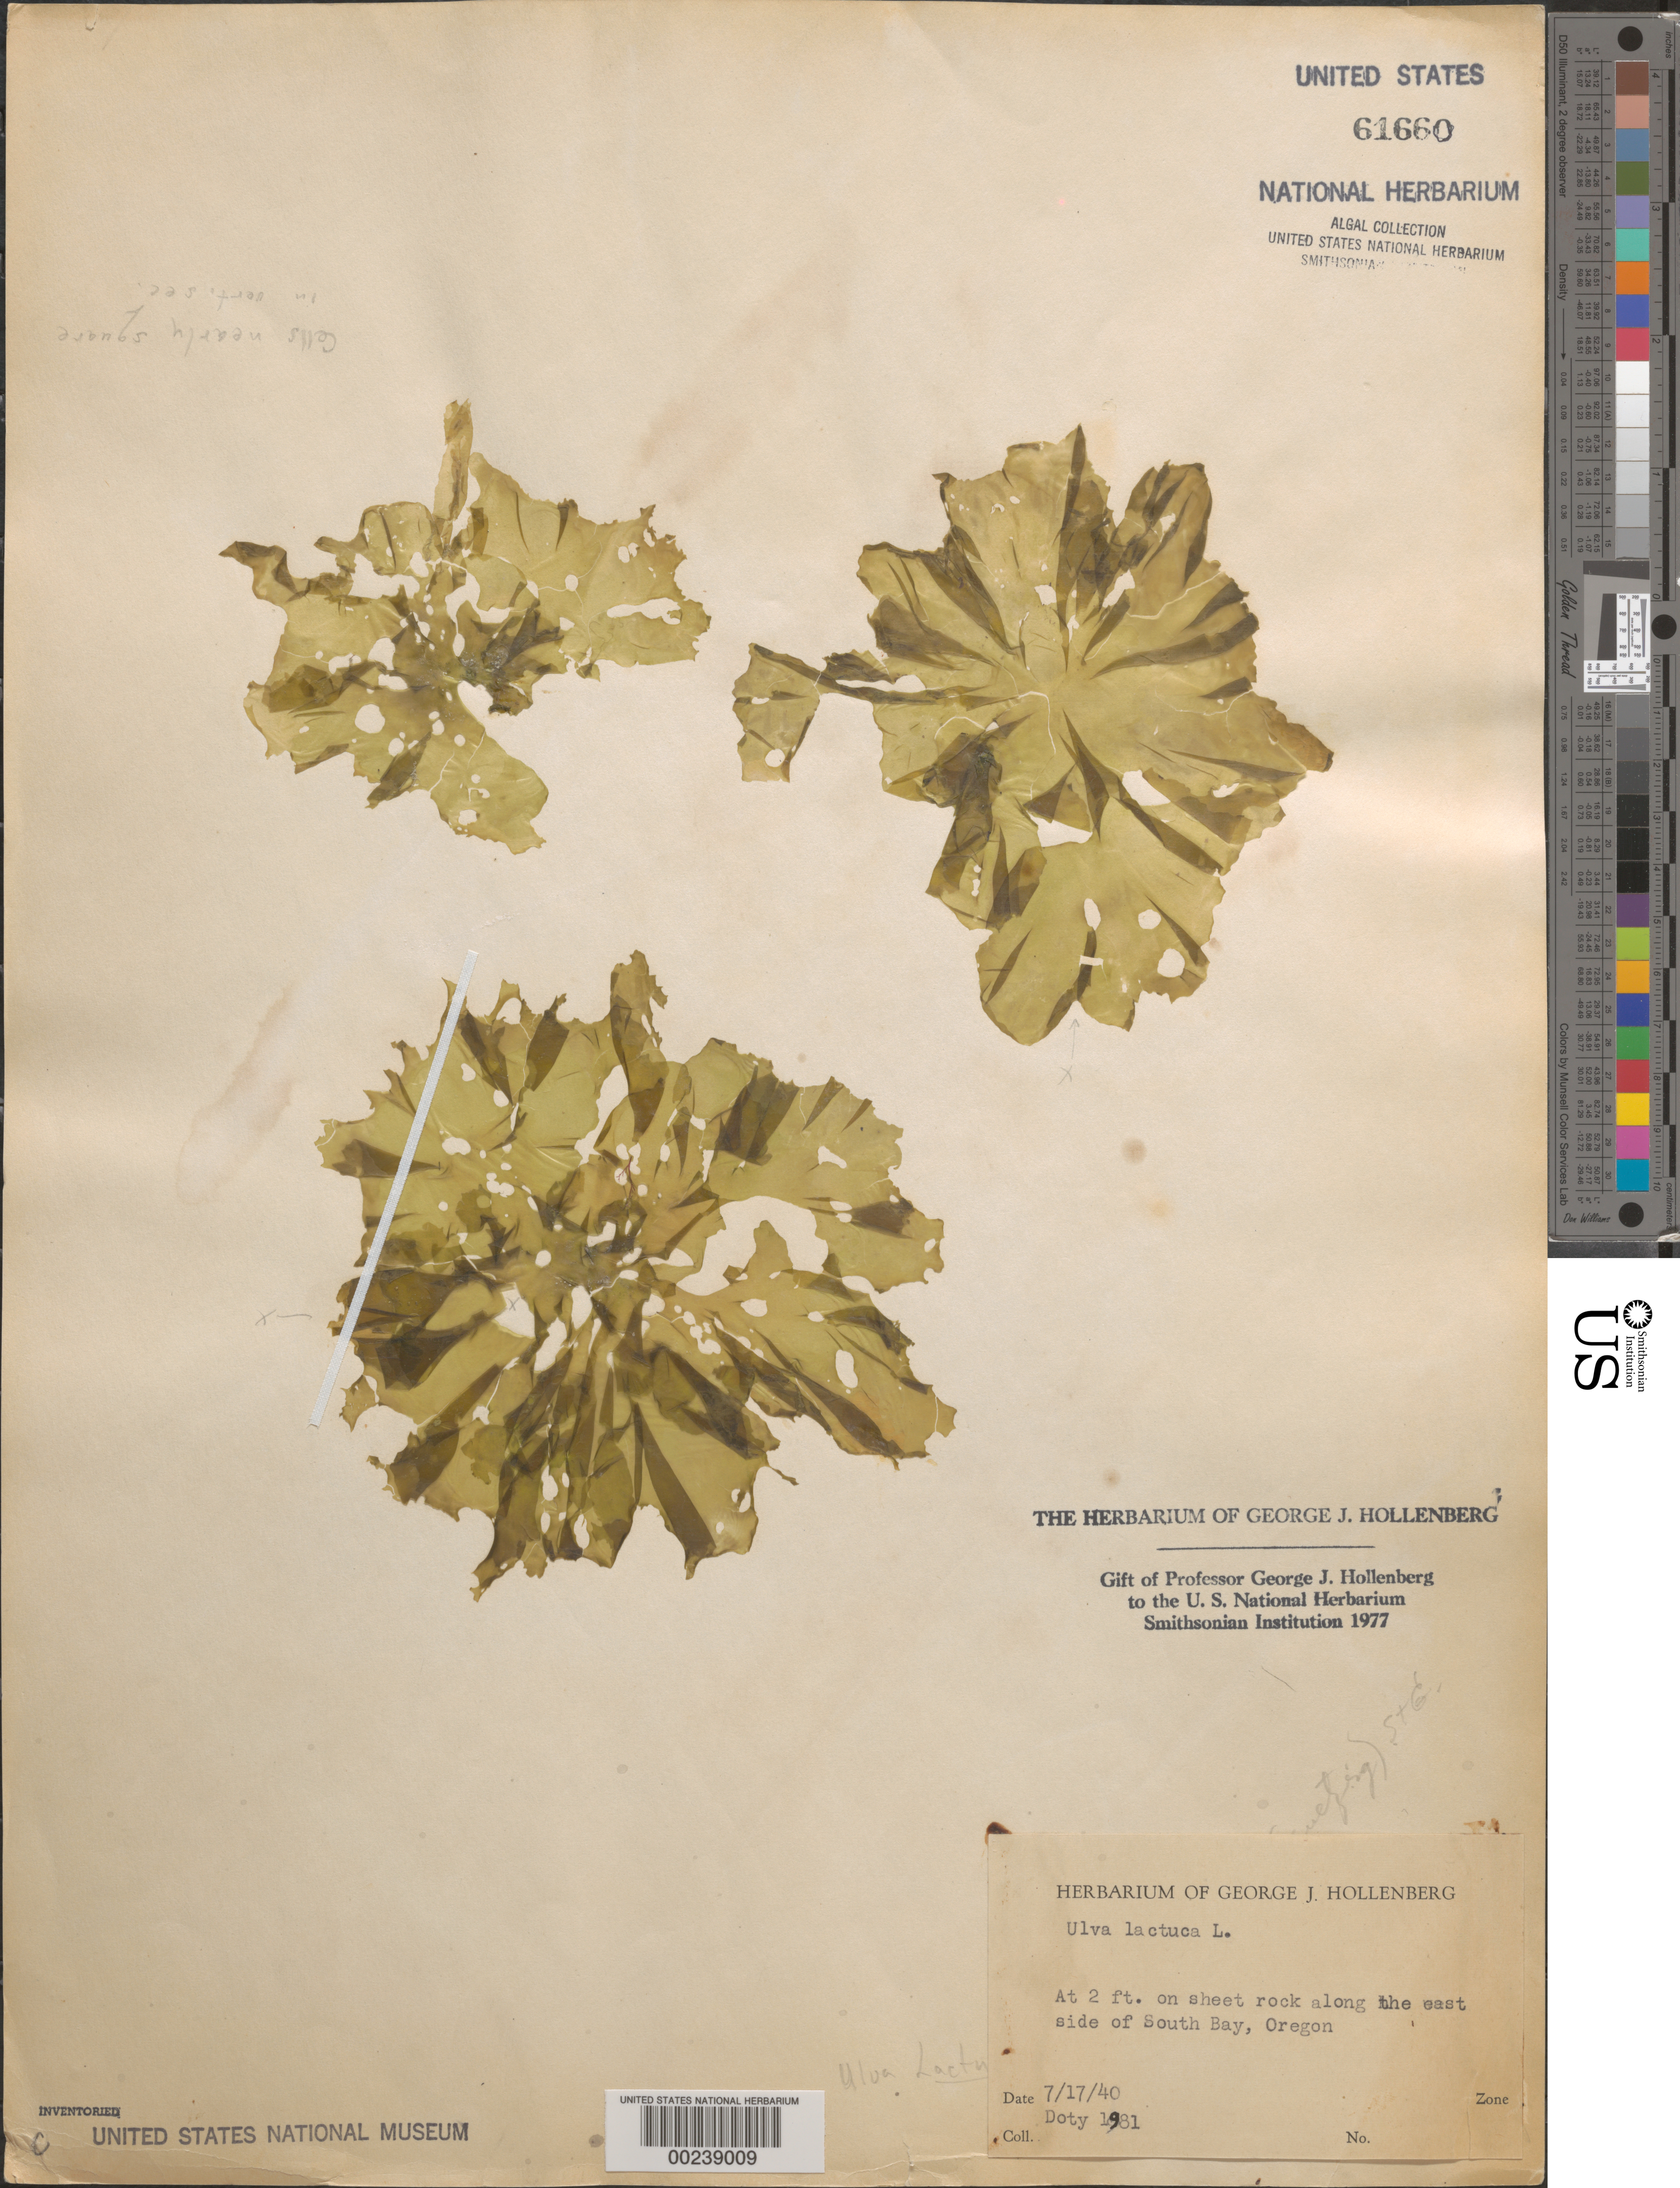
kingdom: Plantae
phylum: Chlorophyta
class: Ulvophyceae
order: Ulvales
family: Ulvaceae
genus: Ulva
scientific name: Ulva lactuca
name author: L.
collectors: M. S. Doty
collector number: MSD 1981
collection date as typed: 17 Jul 1940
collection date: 1940-07-17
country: United States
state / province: Oregon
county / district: Coos County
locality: South Bay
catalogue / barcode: US 61660